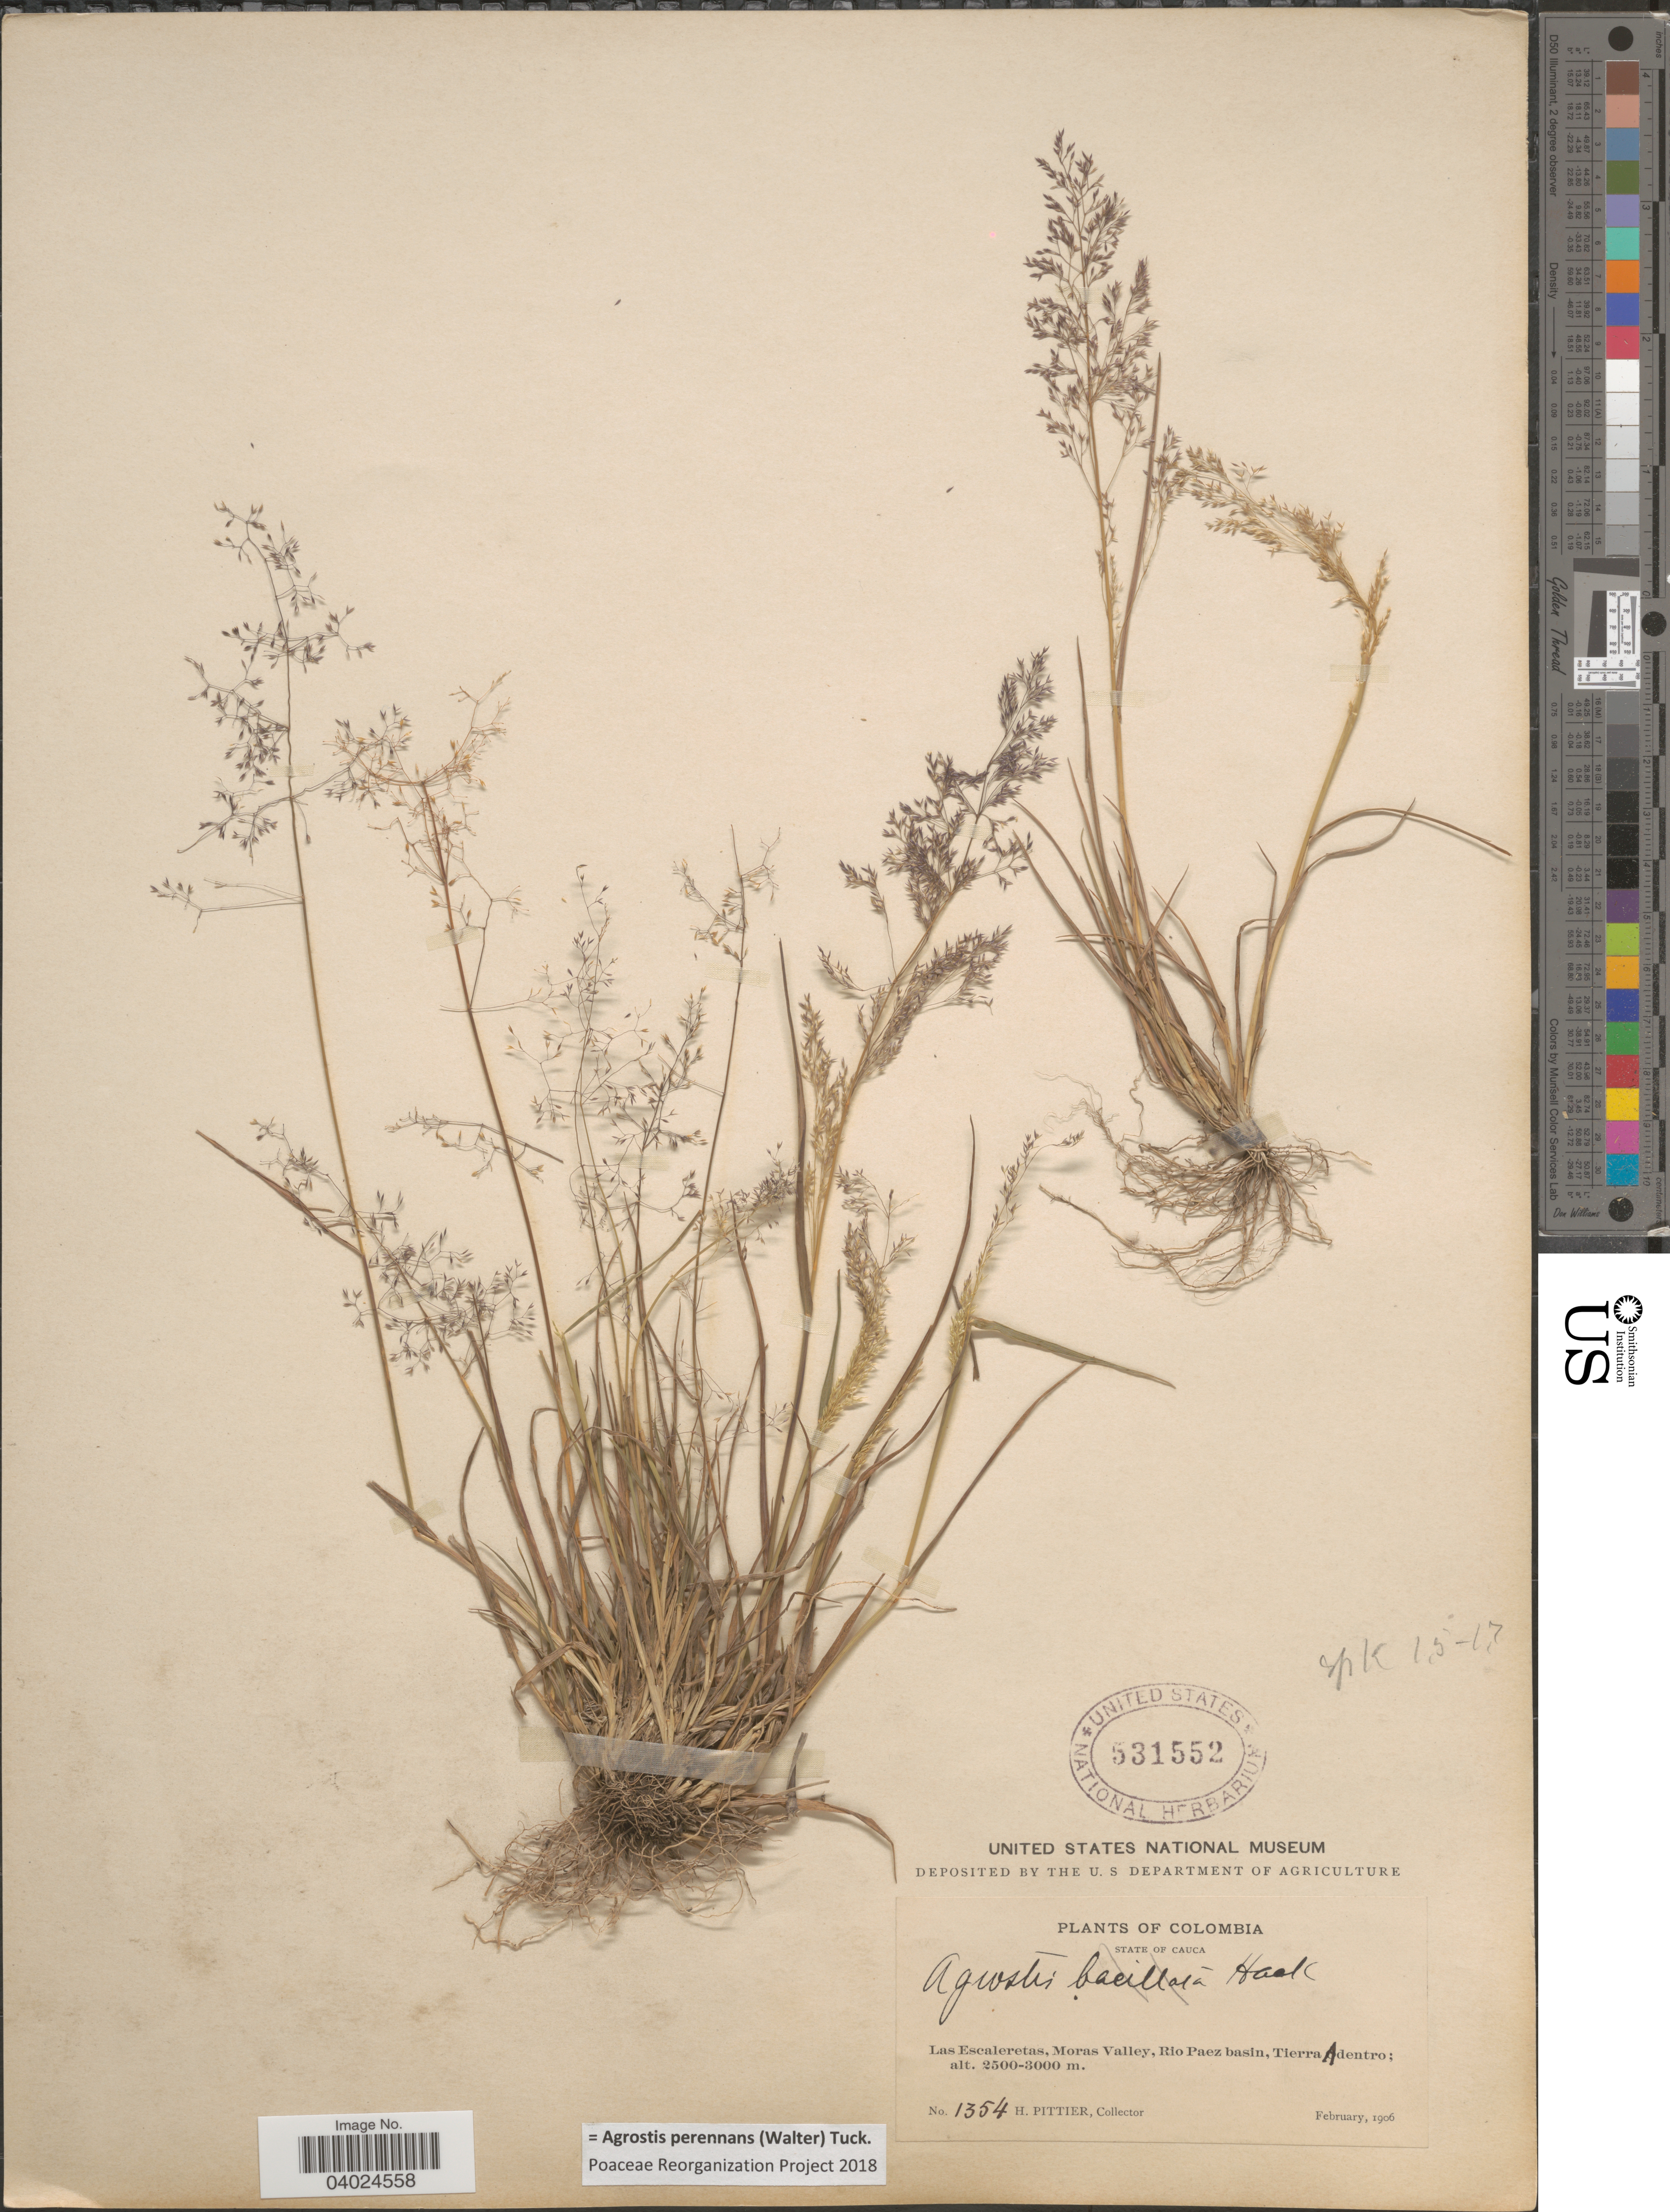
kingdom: Plantae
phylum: Tracheophyta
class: Liliopsida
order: Poales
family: Poaceae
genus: Agrostis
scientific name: Agrostis perennans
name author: (Walter) Tuck.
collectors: H. F. Pittier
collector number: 1354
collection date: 1906-02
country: Colombia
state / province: Cauca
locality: Las Escaleretas, Moras Valley, Rio Paez basin, Tierra Adentro.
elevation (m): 2500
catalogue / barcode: US 531552